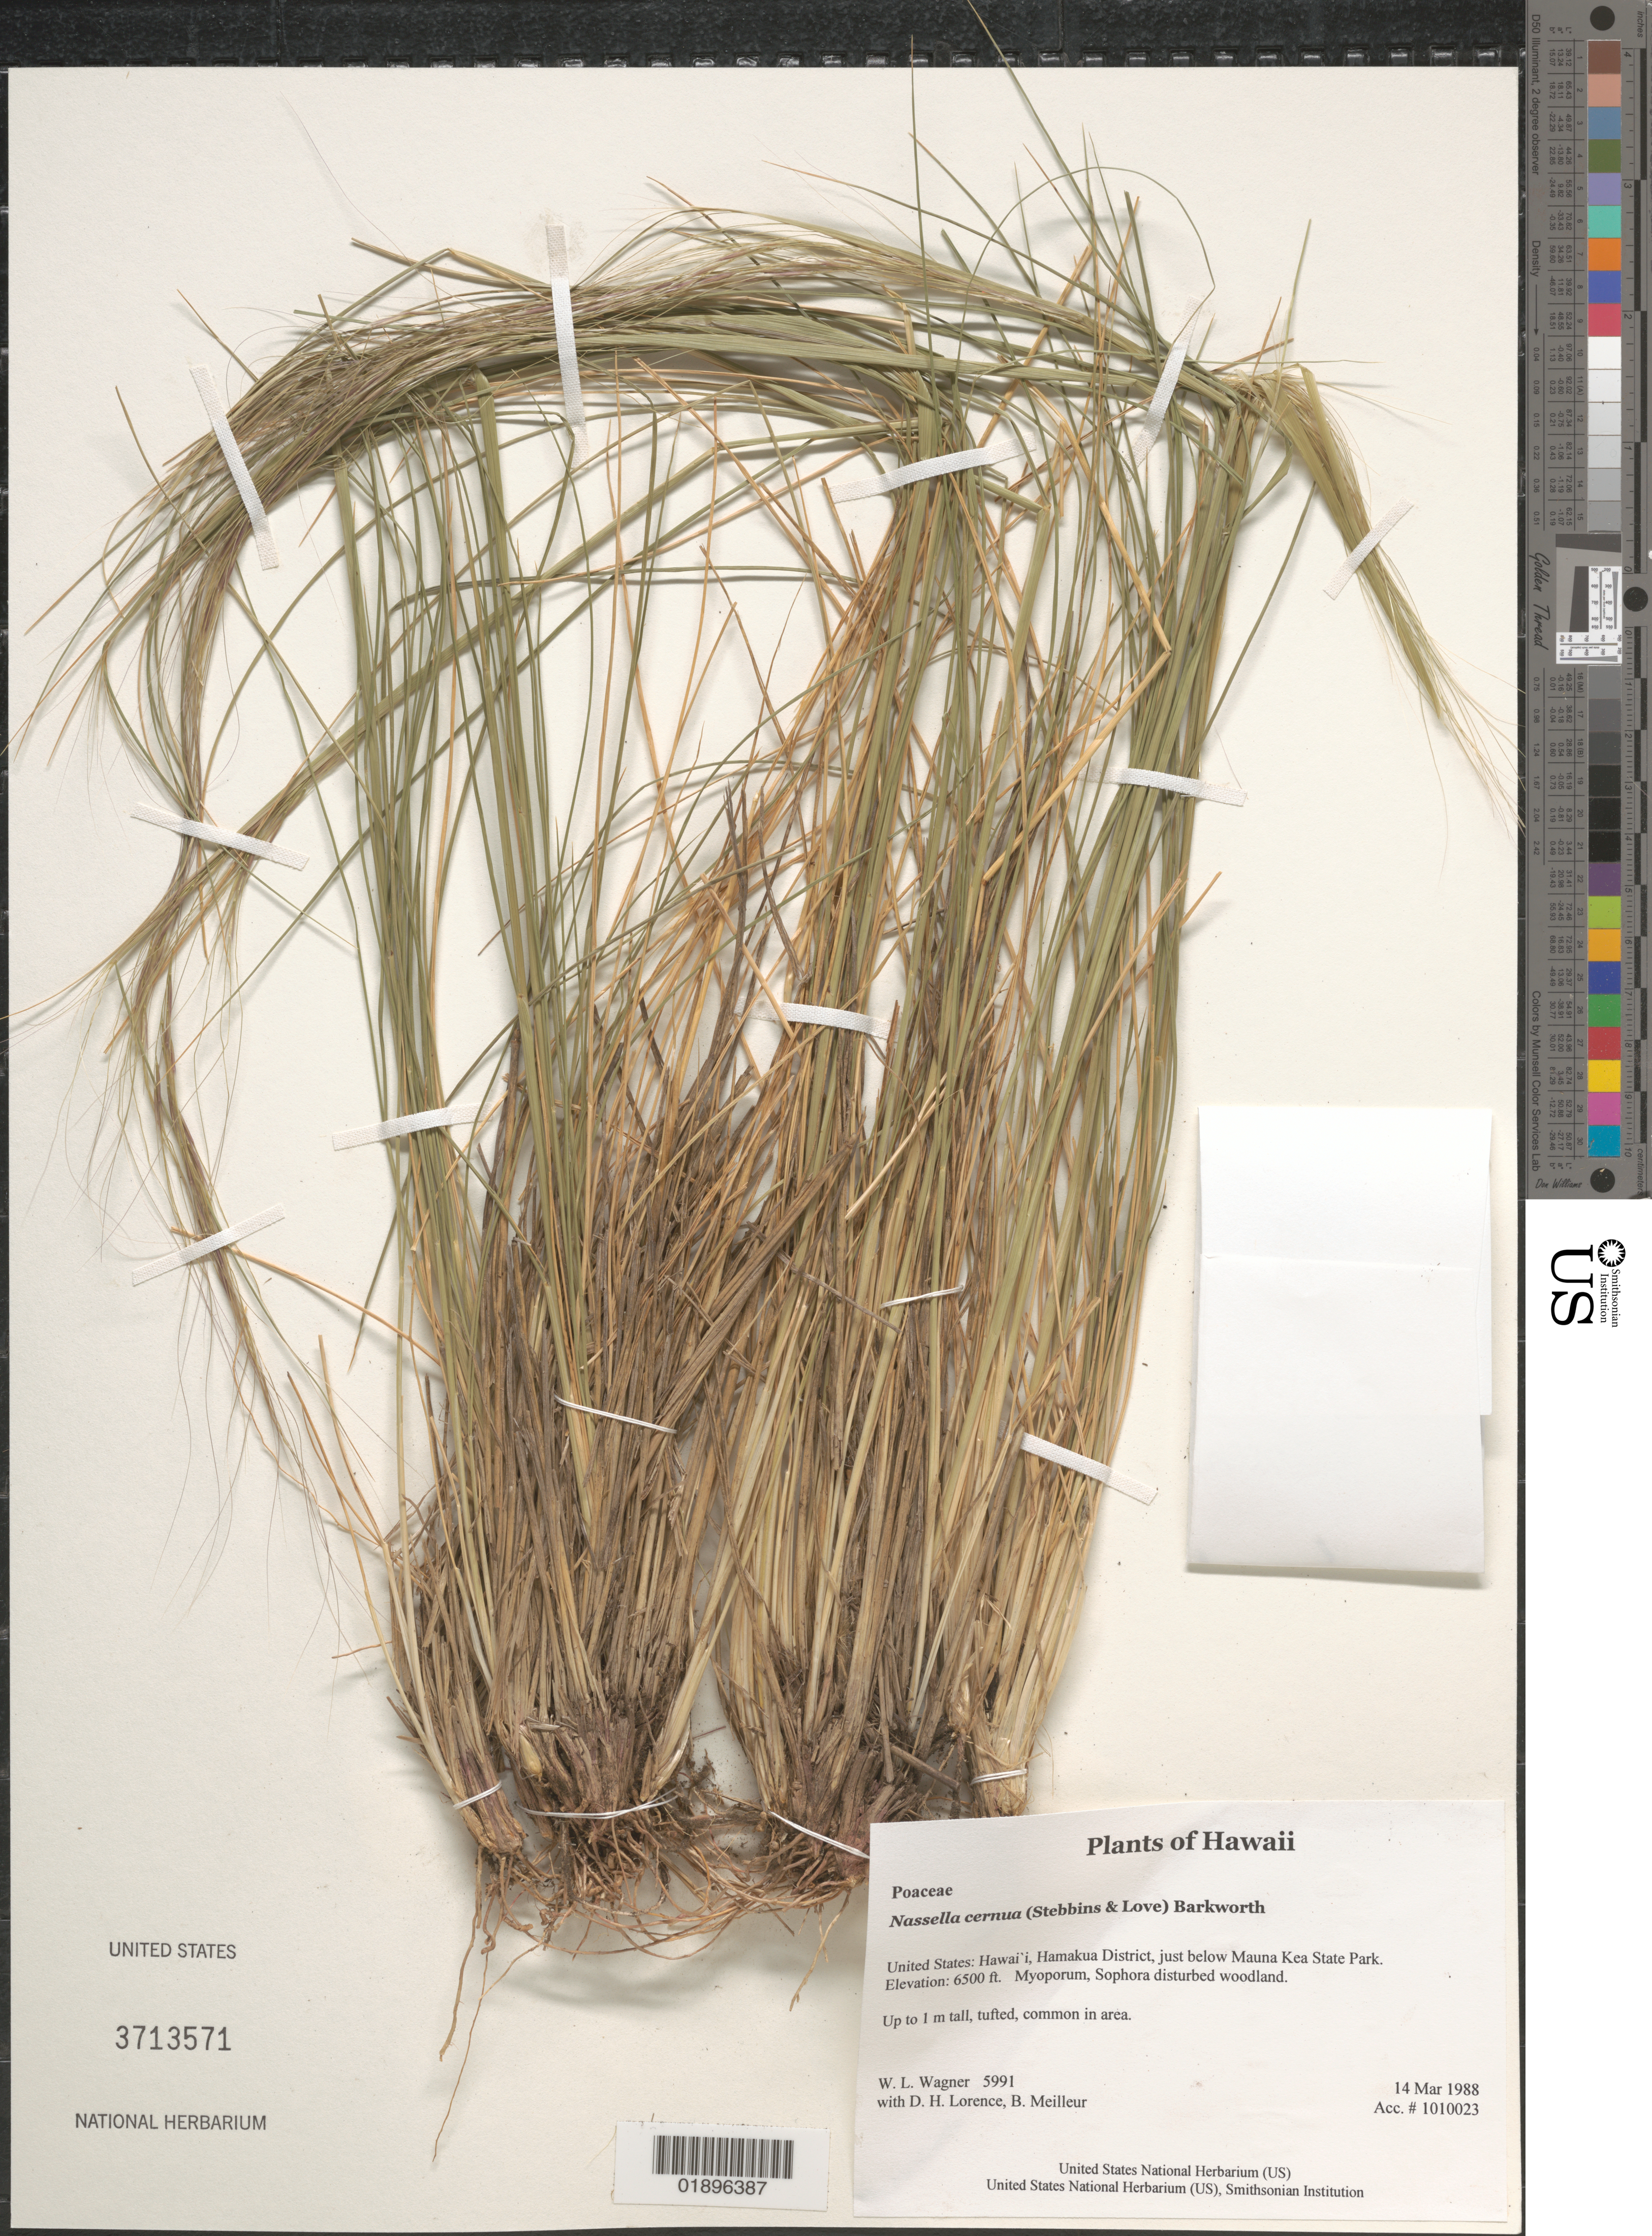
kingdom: Plantae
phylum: Tracheophyta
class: Liliopsida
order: Poales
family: Poaceae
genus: Nassella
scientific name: Nassella cernua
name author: (Stebbins & Love) Barkworth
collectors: W. L. Wagner, D. Lorence & B. Meilleur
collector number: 5991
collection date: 1988-03-14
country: United States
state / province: Hawaii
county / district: Hawaii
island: Hawaii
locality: Hamakua District, just below Mauna Kea State Park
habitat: Disturbed woodland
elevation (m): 1981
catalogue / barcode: US 3713571